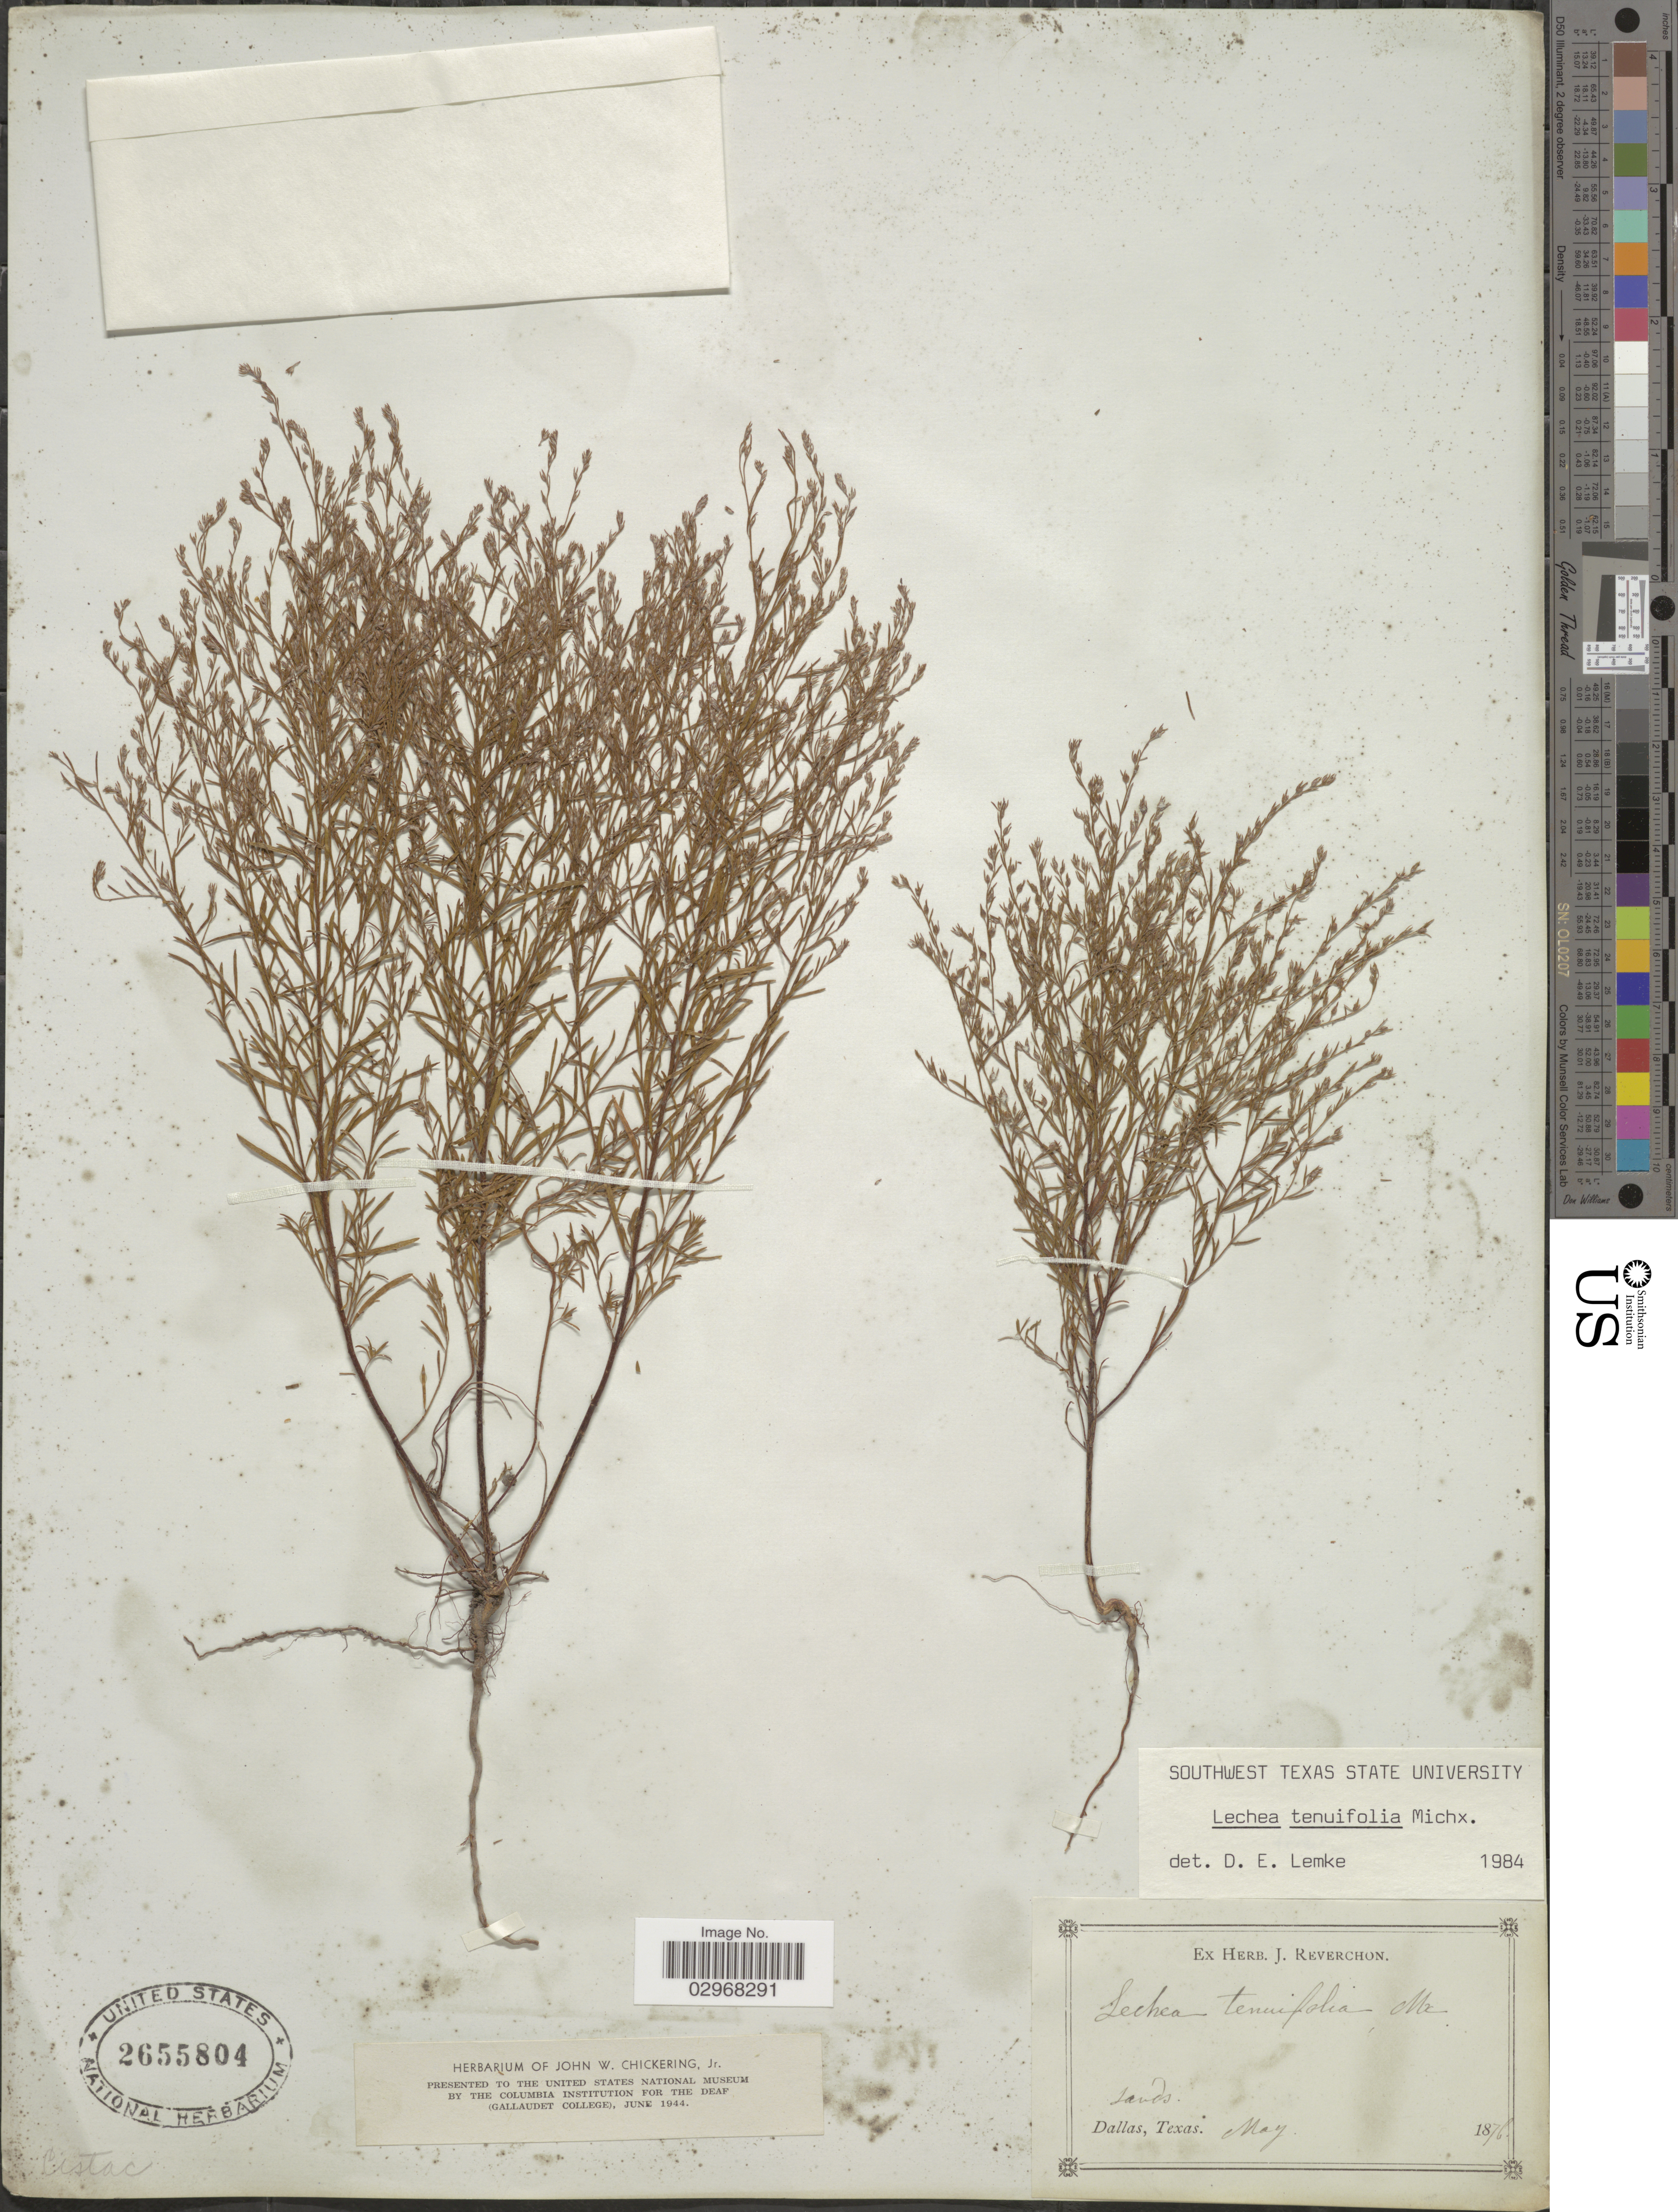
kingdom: Plantae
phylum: Tracheophyta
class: Magnoliopsida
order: Malvales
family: Cistaceae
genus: Lechea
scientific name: Lechea tenuifolia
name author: Michx.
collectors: ex herb. J. Reverchon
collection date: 1876-05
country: United States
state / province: Texas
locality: Dallas.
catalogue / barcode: US 2655804